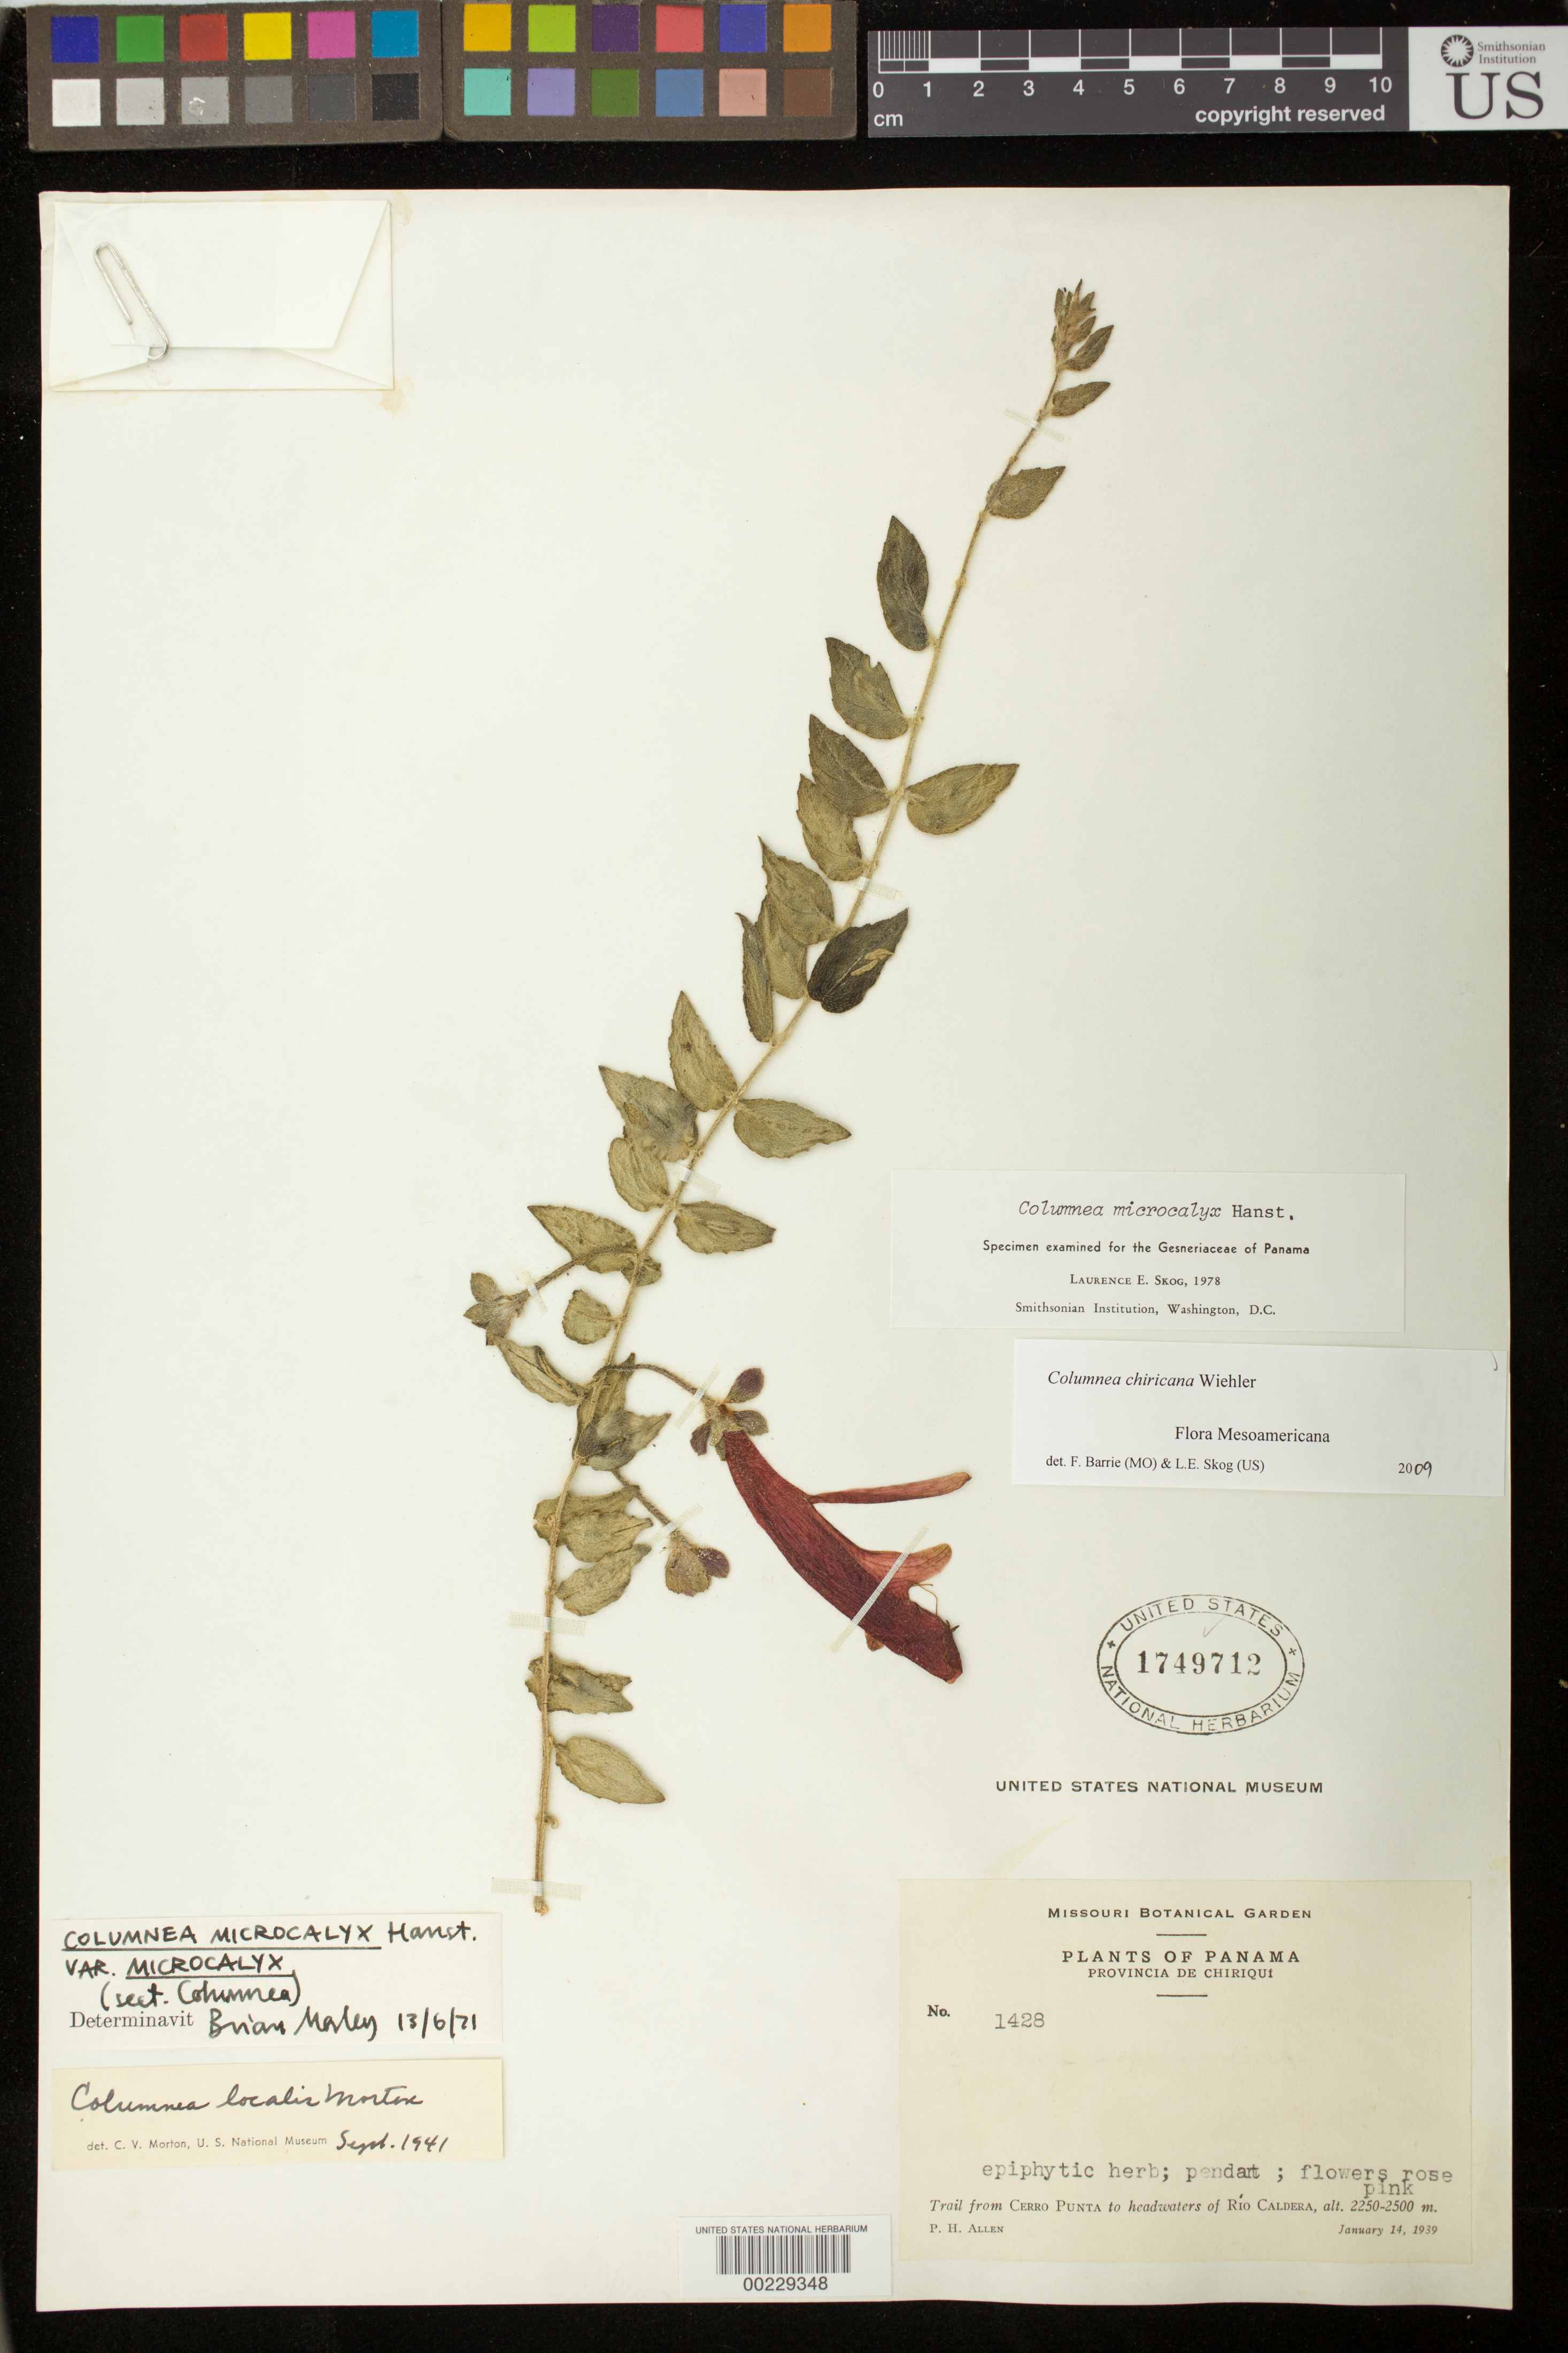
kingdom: Plantae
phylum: Tracheophyta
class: Magnoliopsida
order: Lamiales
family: Gesneriaceae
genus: Columnea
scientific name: Columnea chiricana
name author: Wiehler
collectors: P. H. Allen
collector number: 1428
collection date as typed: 14 Jan 1939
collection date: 1939-01-14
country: Panama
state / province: Chiriquí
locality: Trail from Cerro Punta to headquarters of Rio Caldera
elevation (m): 2250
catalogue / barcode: US 1749712